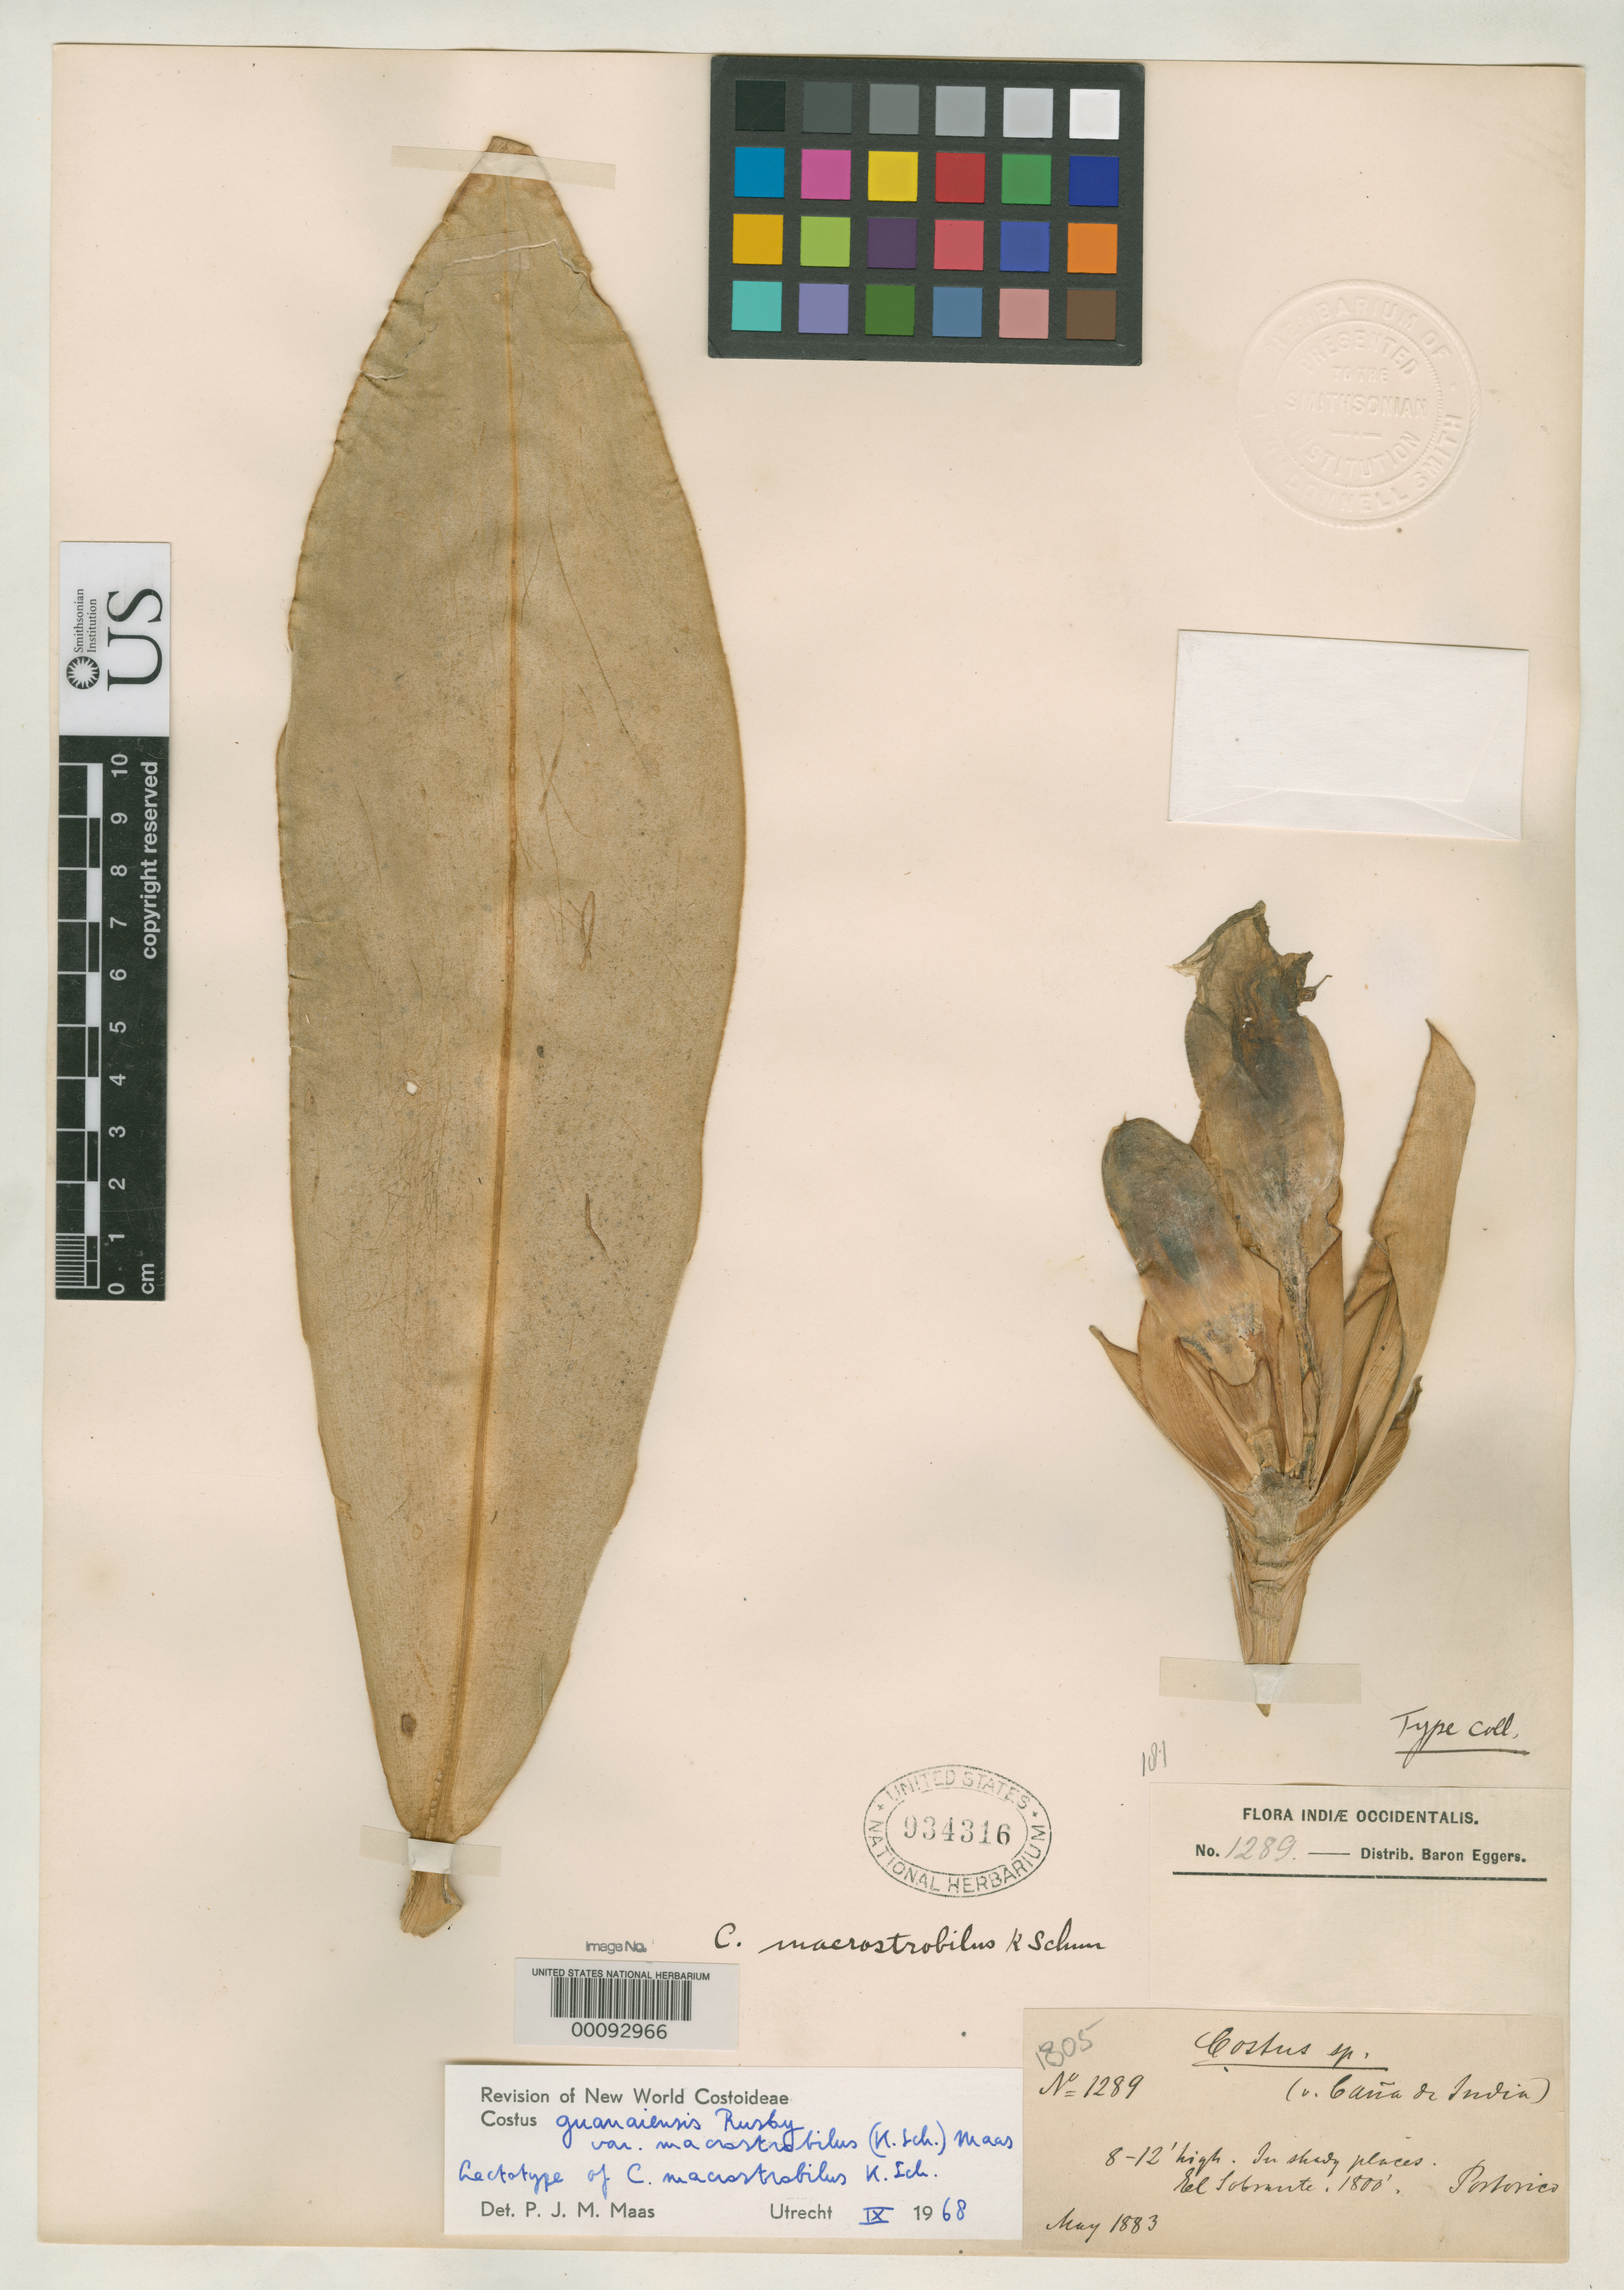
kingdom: Plantae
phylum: Tracheophyta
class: Liliopsida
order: Zingiberales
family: Costaceae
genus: Costus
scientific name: Costus macrostrobilus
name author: K. Schum. in Urb.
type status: Lectotype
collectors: H. F. A. von Eggers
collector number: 1289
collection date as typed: May 1883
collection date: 1883-05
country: Puerto Rico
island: Greater Antilles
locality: Sierra de Luquillo.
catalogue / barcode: US 934316